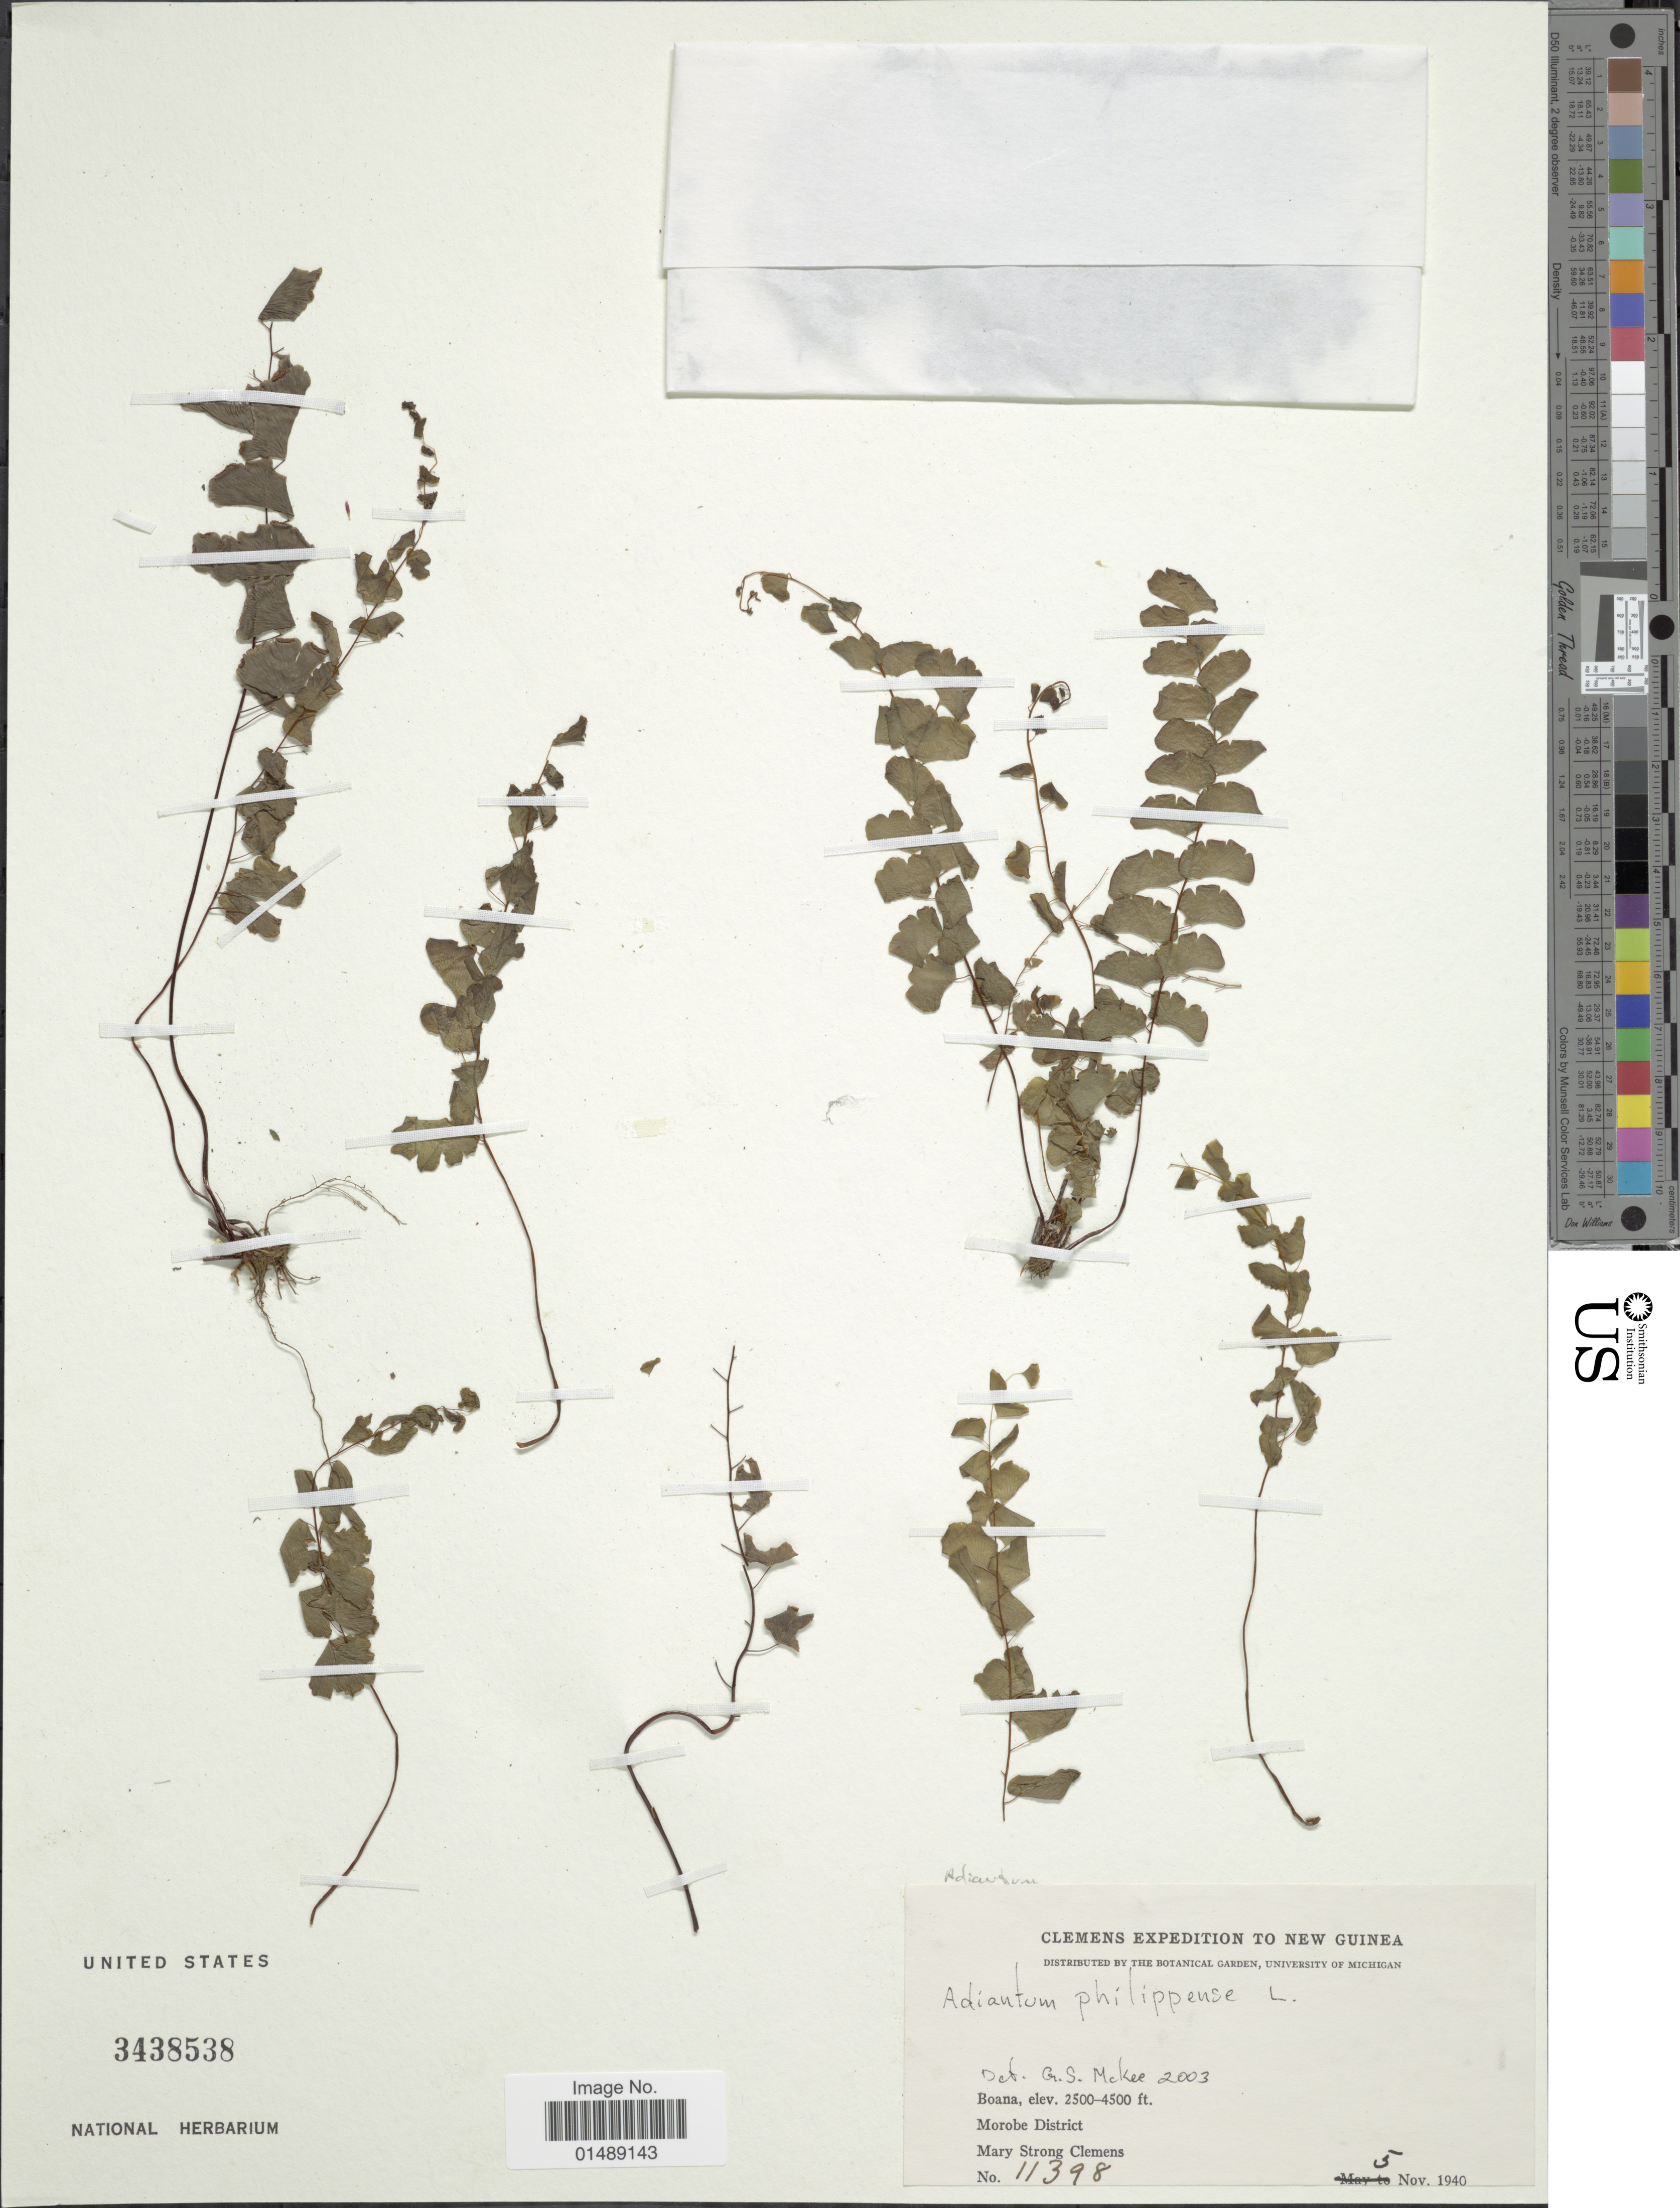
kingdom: Plantae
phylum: Tracheophyta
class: Polypodiopsida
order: Polypodiales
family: Pteridaceae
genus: Adiantum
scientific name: Adiantum philippense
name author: L.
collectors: M. S. Clemens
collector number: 11398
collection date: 1940-11-05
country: Papua New Guinea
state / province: Morobe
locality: New Guinea, Boana, Morobe District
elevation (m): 762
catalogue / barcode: US 3438538